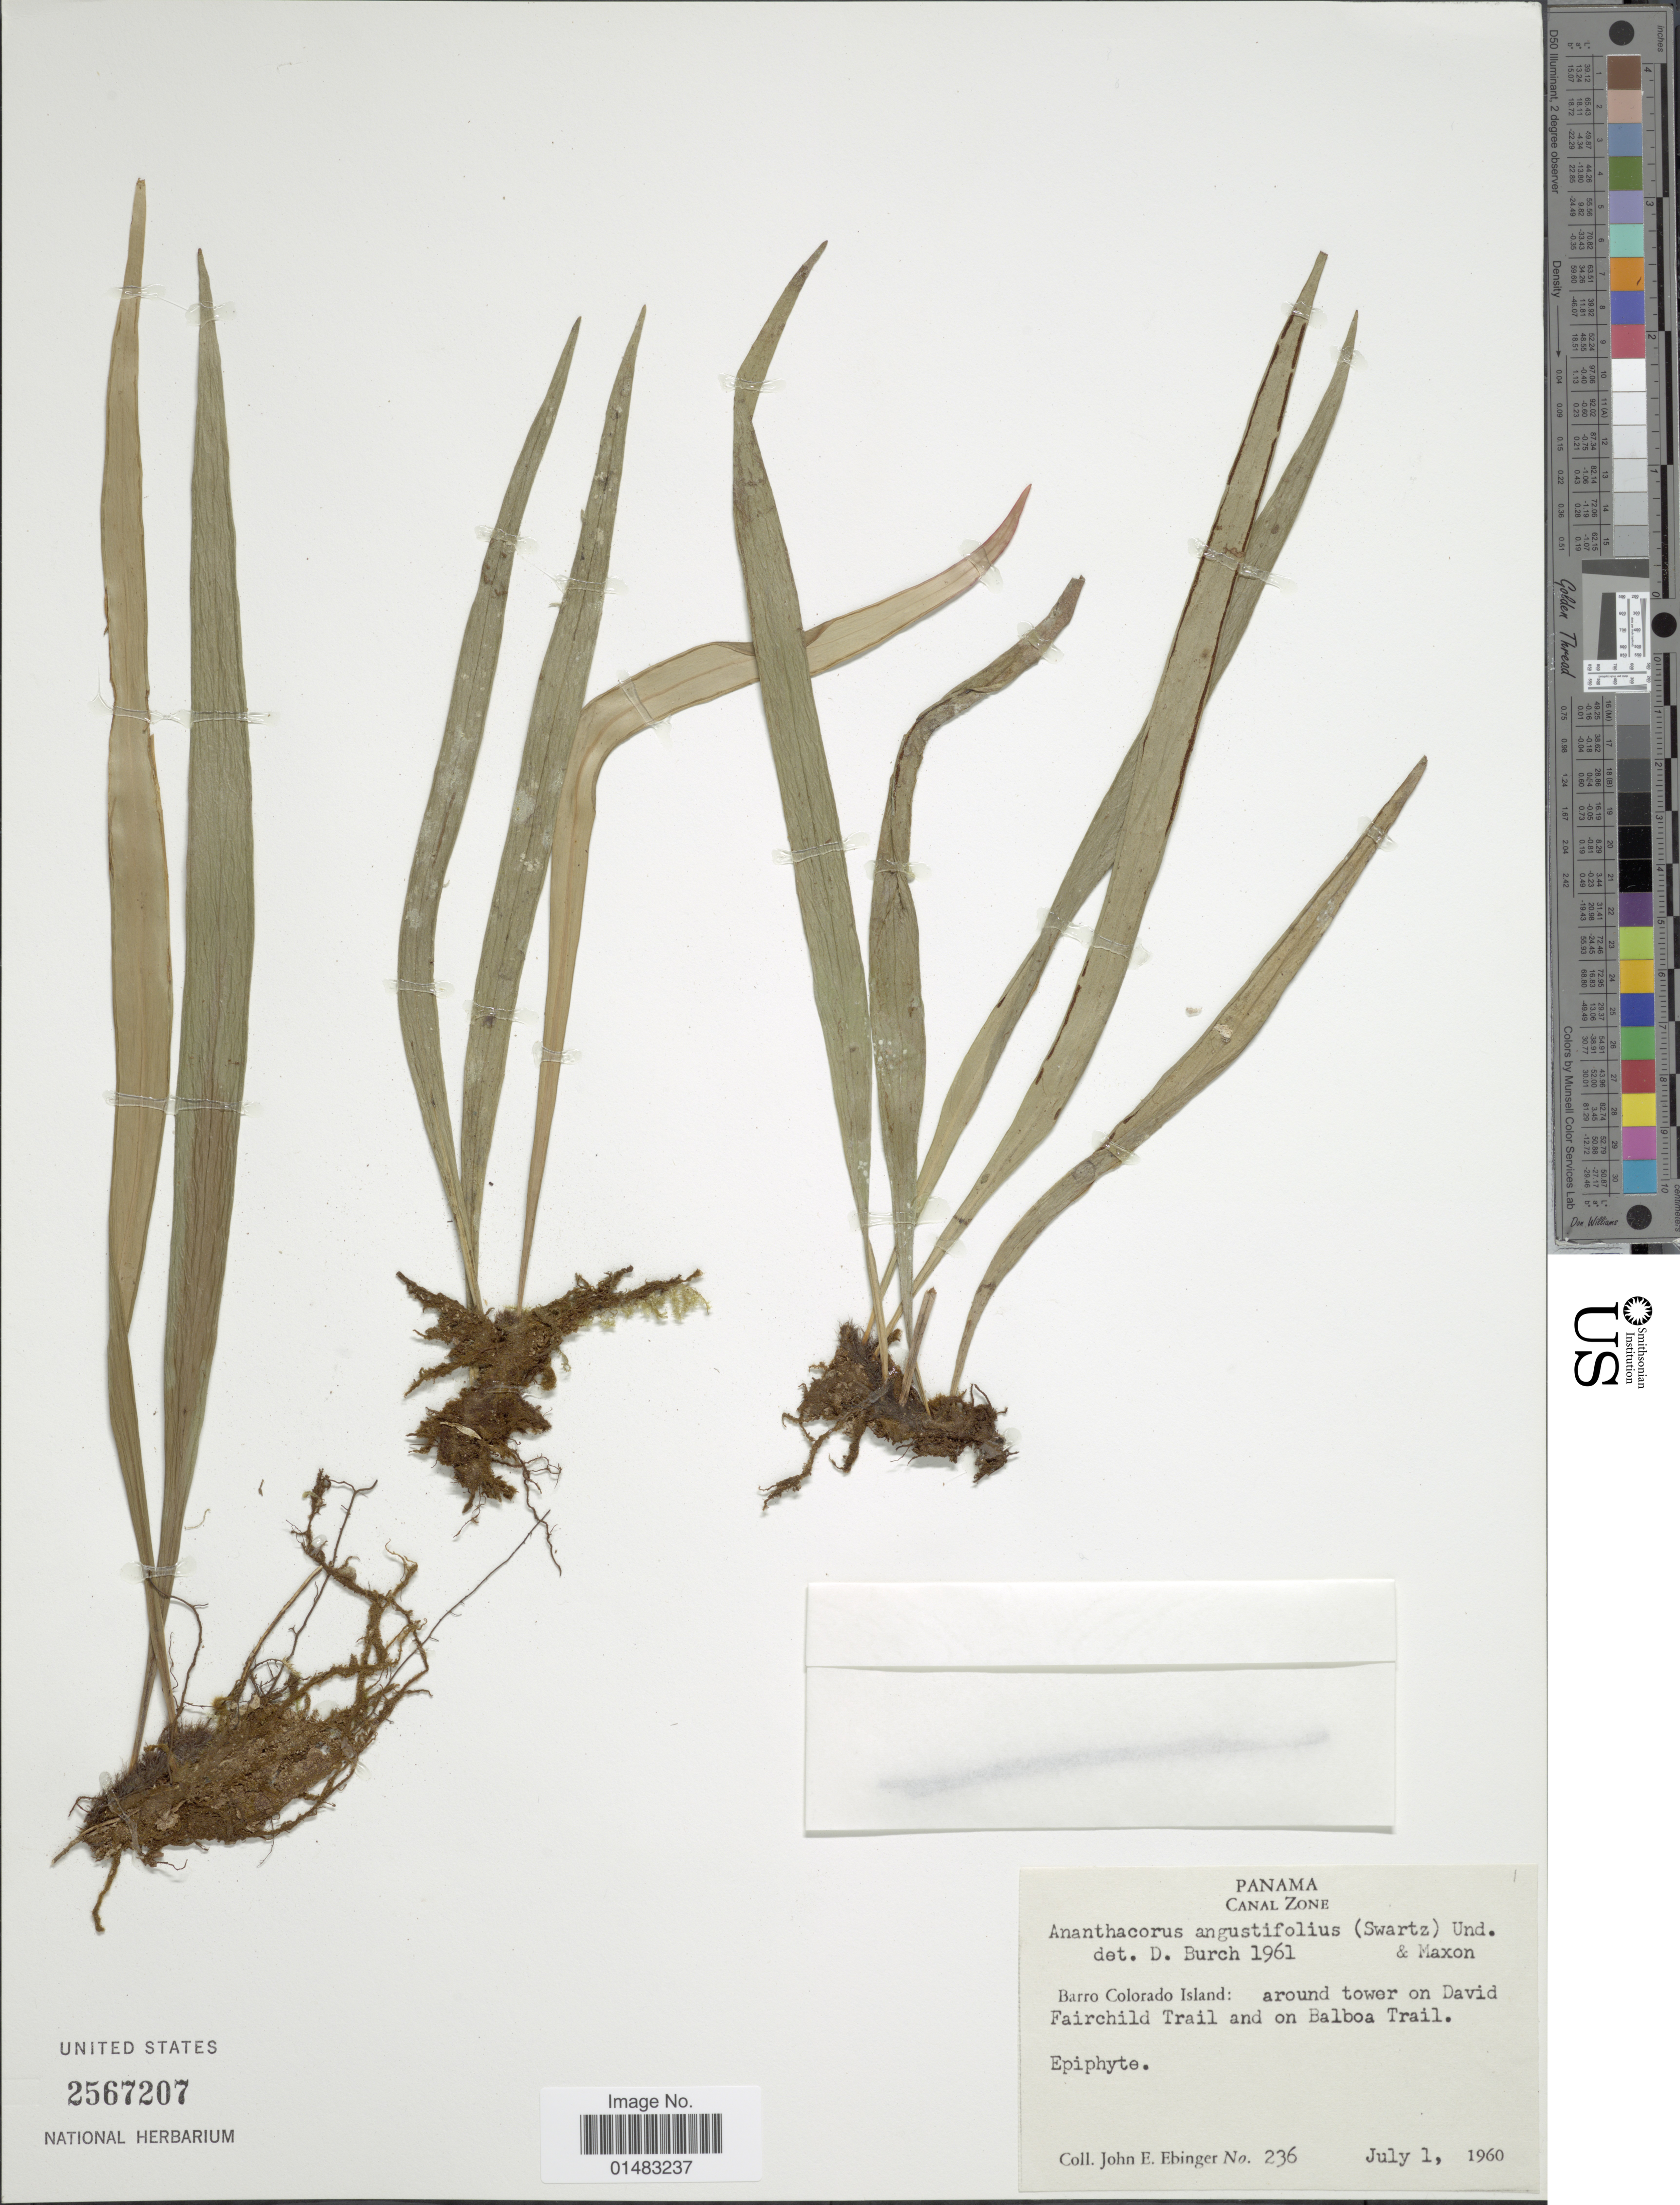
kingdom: Plantae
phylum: Tracheophyta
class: Polypodiopsida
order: Polypodiales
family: Pteridaceae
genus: Ananthacorus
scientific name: Ananthacorus angustifolius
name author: (Sw.) Underw. & Maxon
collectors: J. Ebinger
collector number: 236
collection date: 1960-07-01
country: Panama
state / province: Panamá Oeste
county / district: Canal Zone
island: Barro Colorado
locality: Canal Zone, Barro Colorado Island: around tower on David Fairchild, Trail and on Balboa Trail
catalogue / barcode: US 2567207